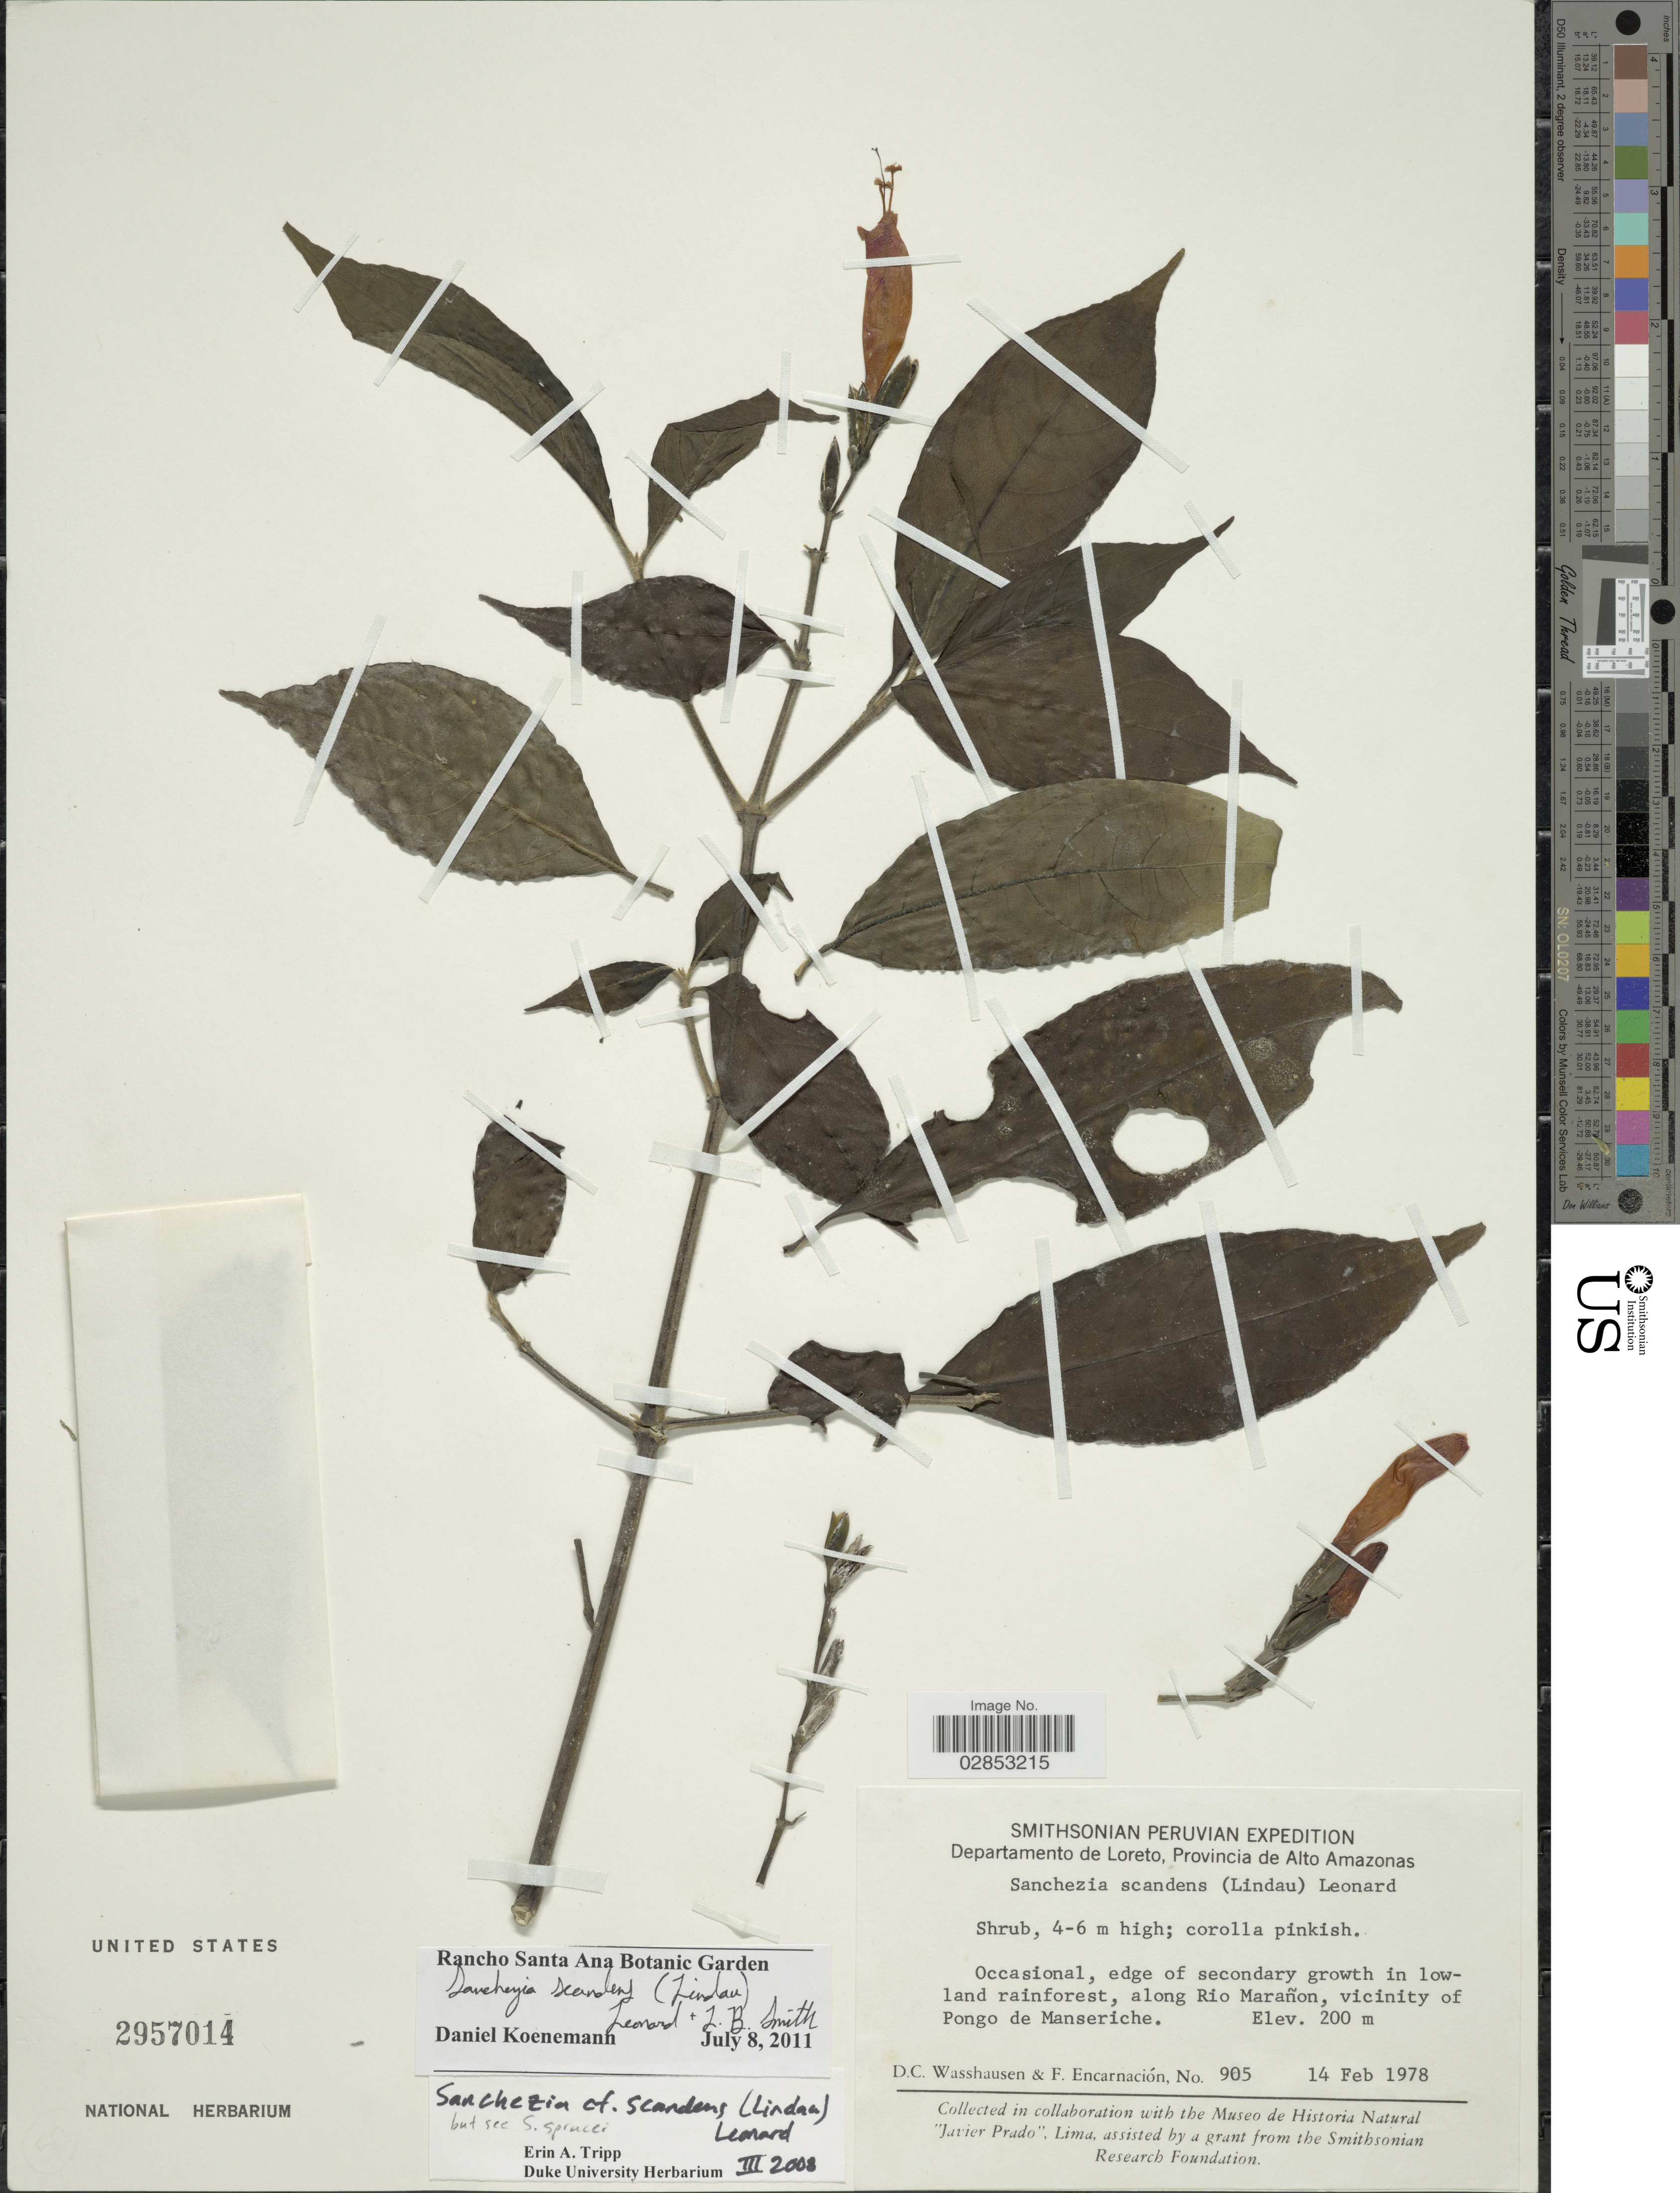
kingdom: Plantae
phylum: Tracheophyta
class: Magnoliopsida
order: Lamiales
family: Acanthaceae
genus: Steirosanchezia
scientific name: Steirosanchezia scandens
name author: Lindau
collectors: D. C. Wasshausen & F. Encarnación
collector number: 905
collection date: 1978-02-14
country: Peru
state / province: Loreto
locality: Departamento de Loreto, Provincia de Alto Amazonas, along Rio Marañon, vicinity of Pongo de Manseriche.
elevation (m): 200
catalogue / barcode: US 2957014